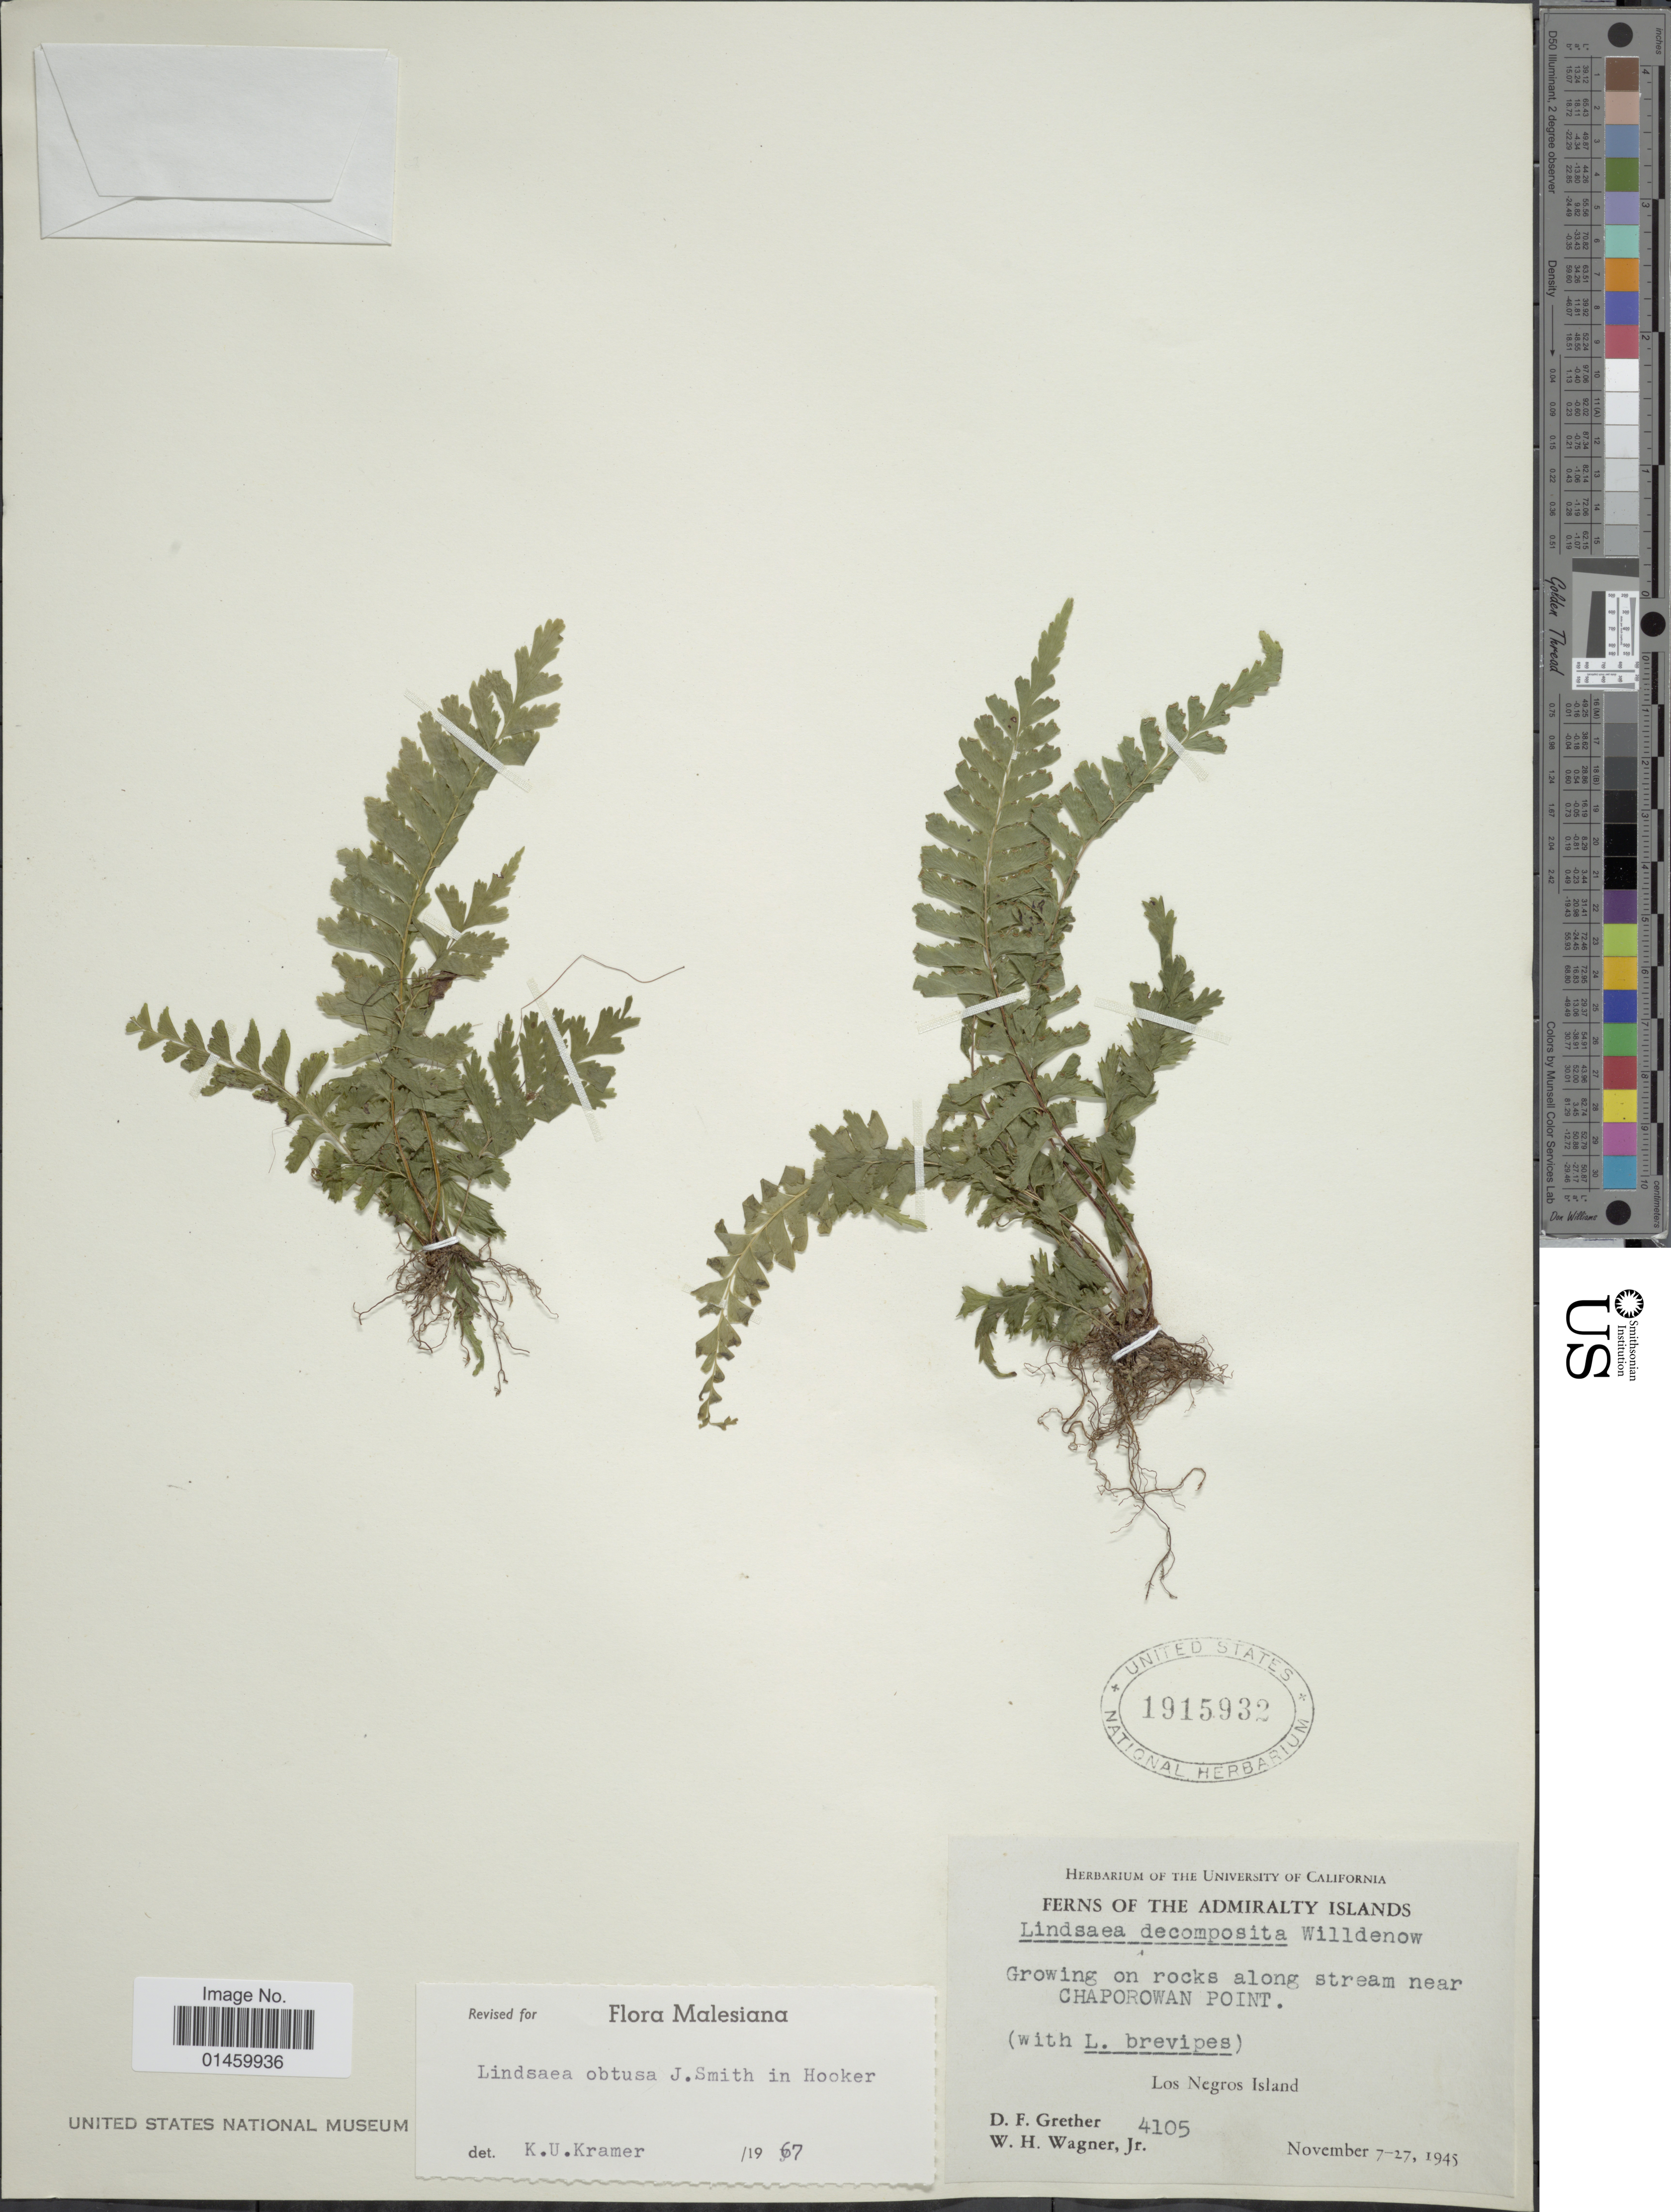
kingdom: Plantae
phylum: Tracheophyta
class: Polypodiopsida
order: Polypodiales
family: Lindsaeaceae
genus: Lindsaea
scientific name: Lindsaea obtusa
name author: J. Sm. ex Hook.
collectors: D. F. Grether & W. H. Wagner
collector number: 4105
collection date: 1945-11-07/1945-11-27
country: Papua New Guinea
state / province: Manus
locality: Ferns of the Admiralty Islands. Growing on rocks along stream near Chaporowan Point. Los Negros Island.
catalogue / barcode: US 1915932